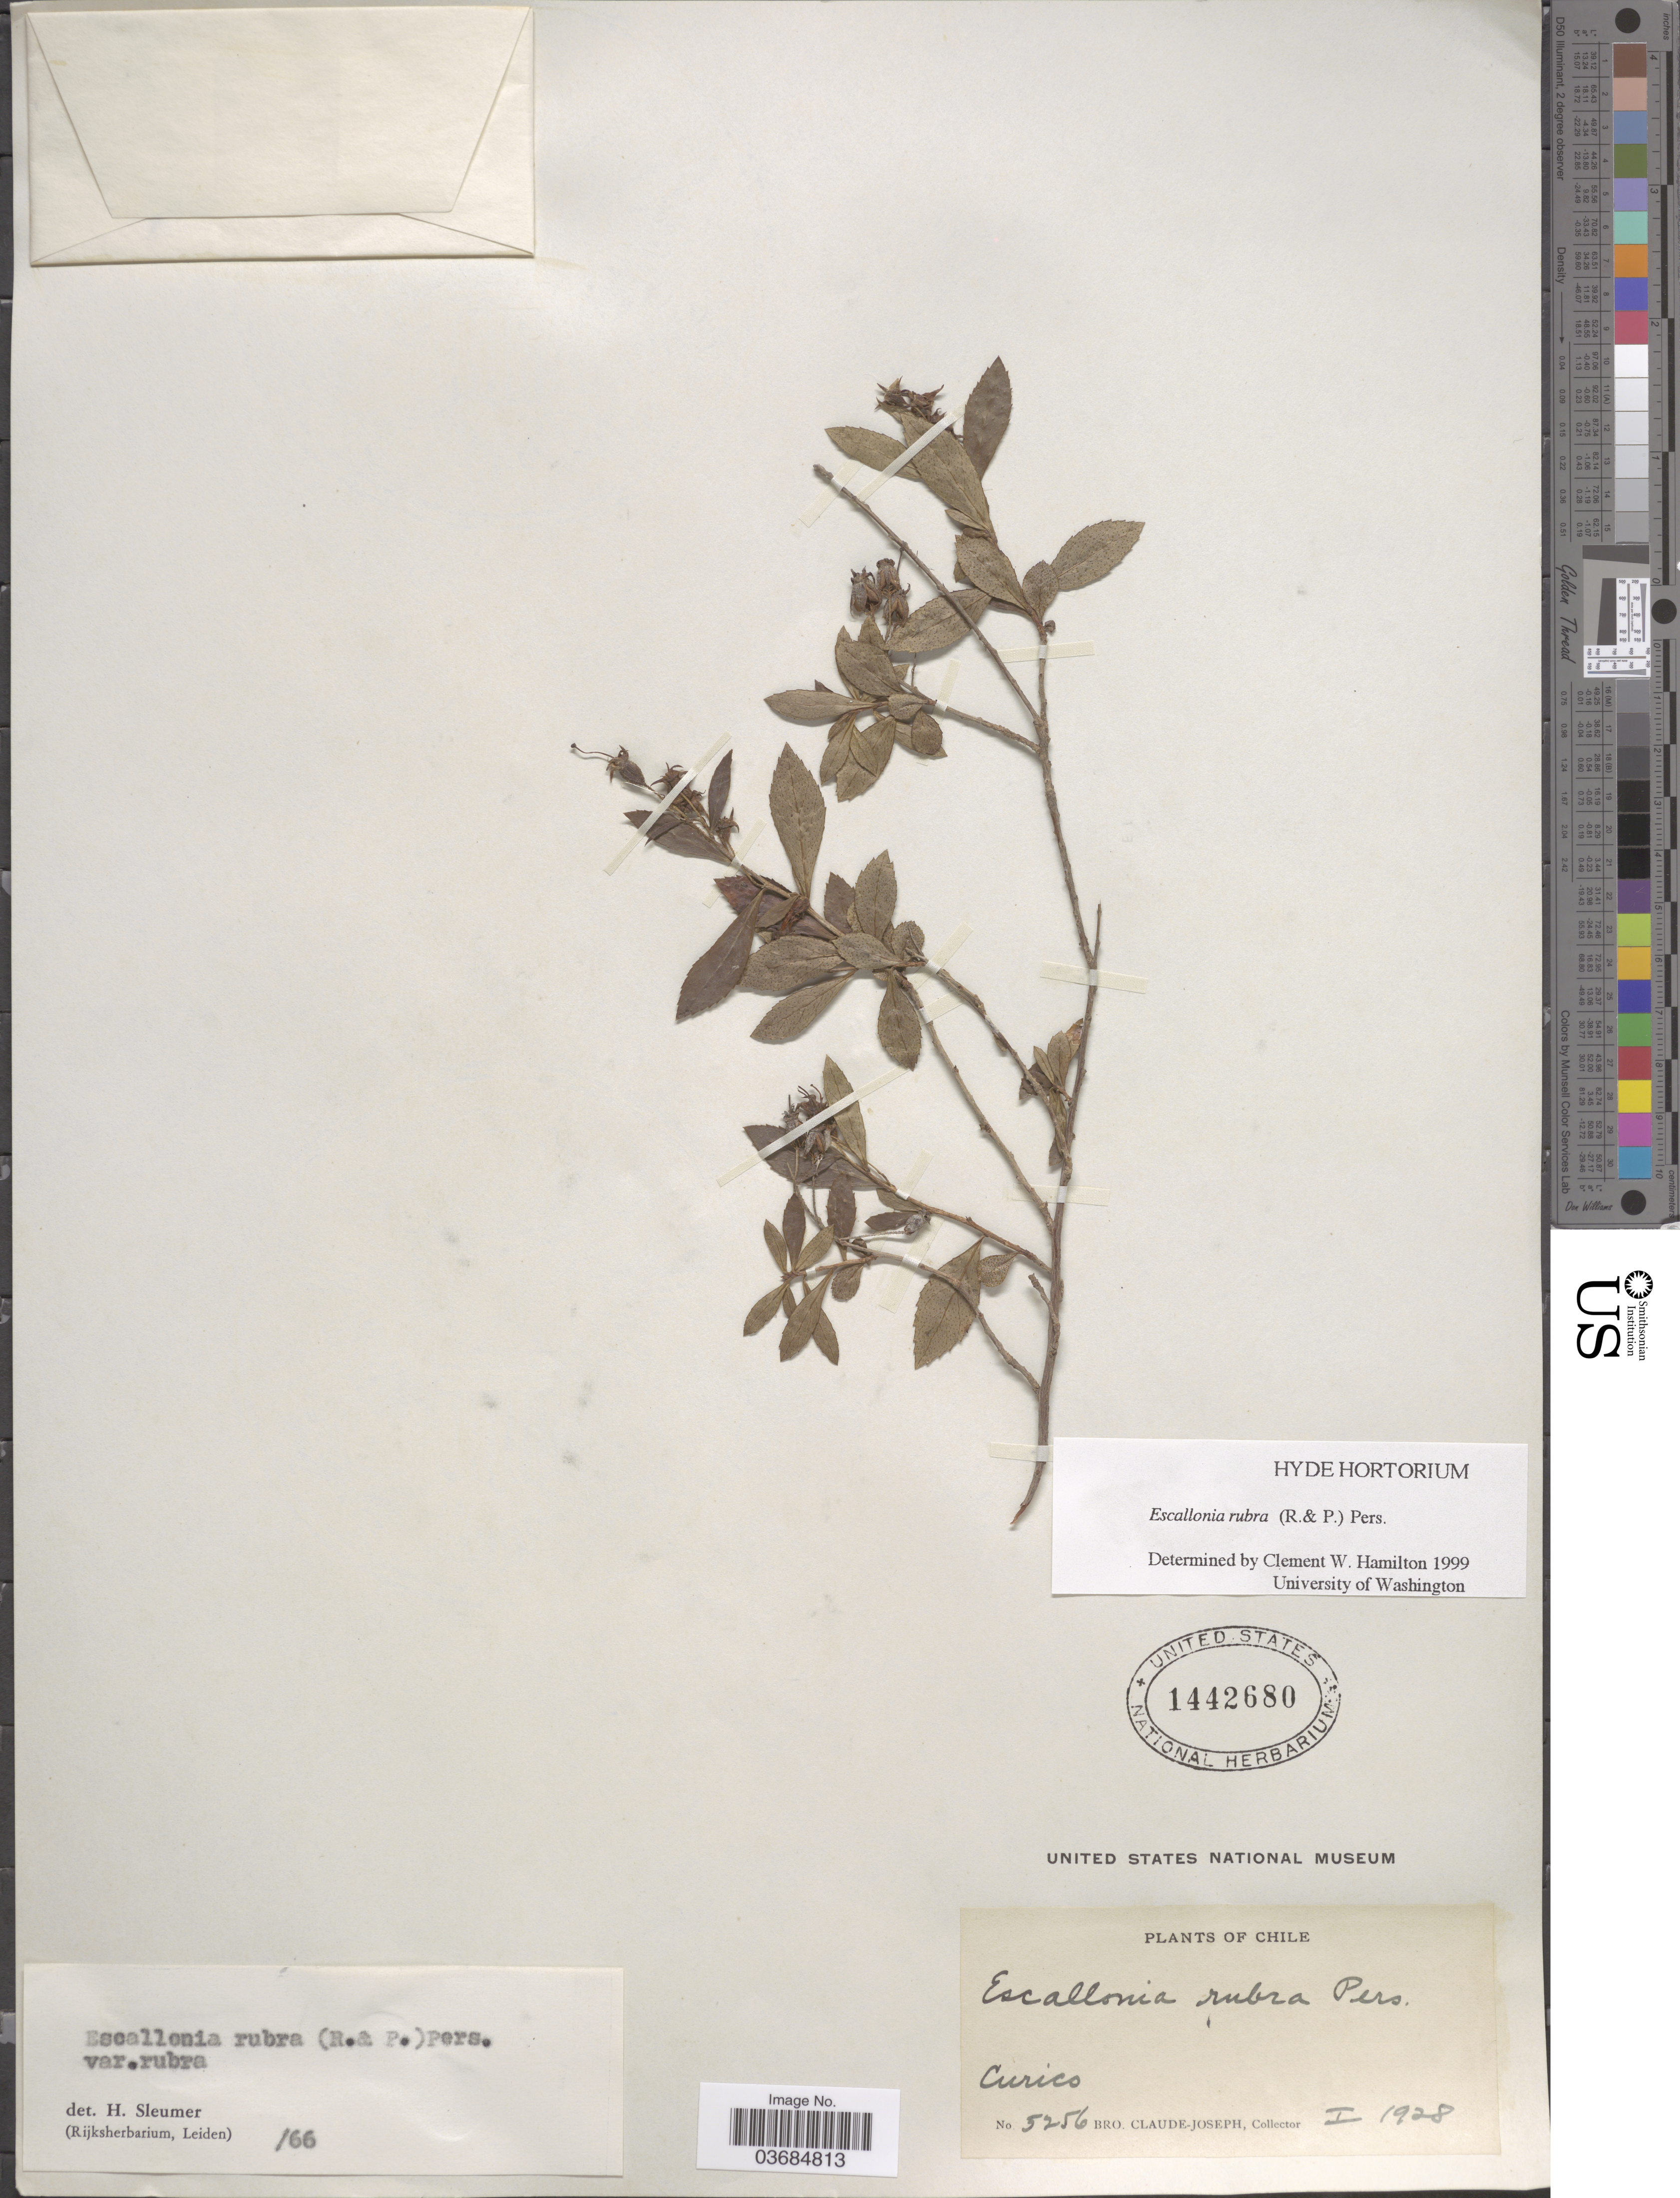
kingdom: Plantae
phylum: Tracheophyta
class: Magnoliopsida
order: Escalloniales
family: Escalloniaceae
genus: Escallonia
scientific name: Escallonia rubra var. rubra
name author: (Ruiz & Pav.) Pers.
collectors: Bro. Claude-Joseph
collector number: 5256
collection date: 1928-01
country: Chile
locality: Curico.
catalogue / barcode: US 1442680